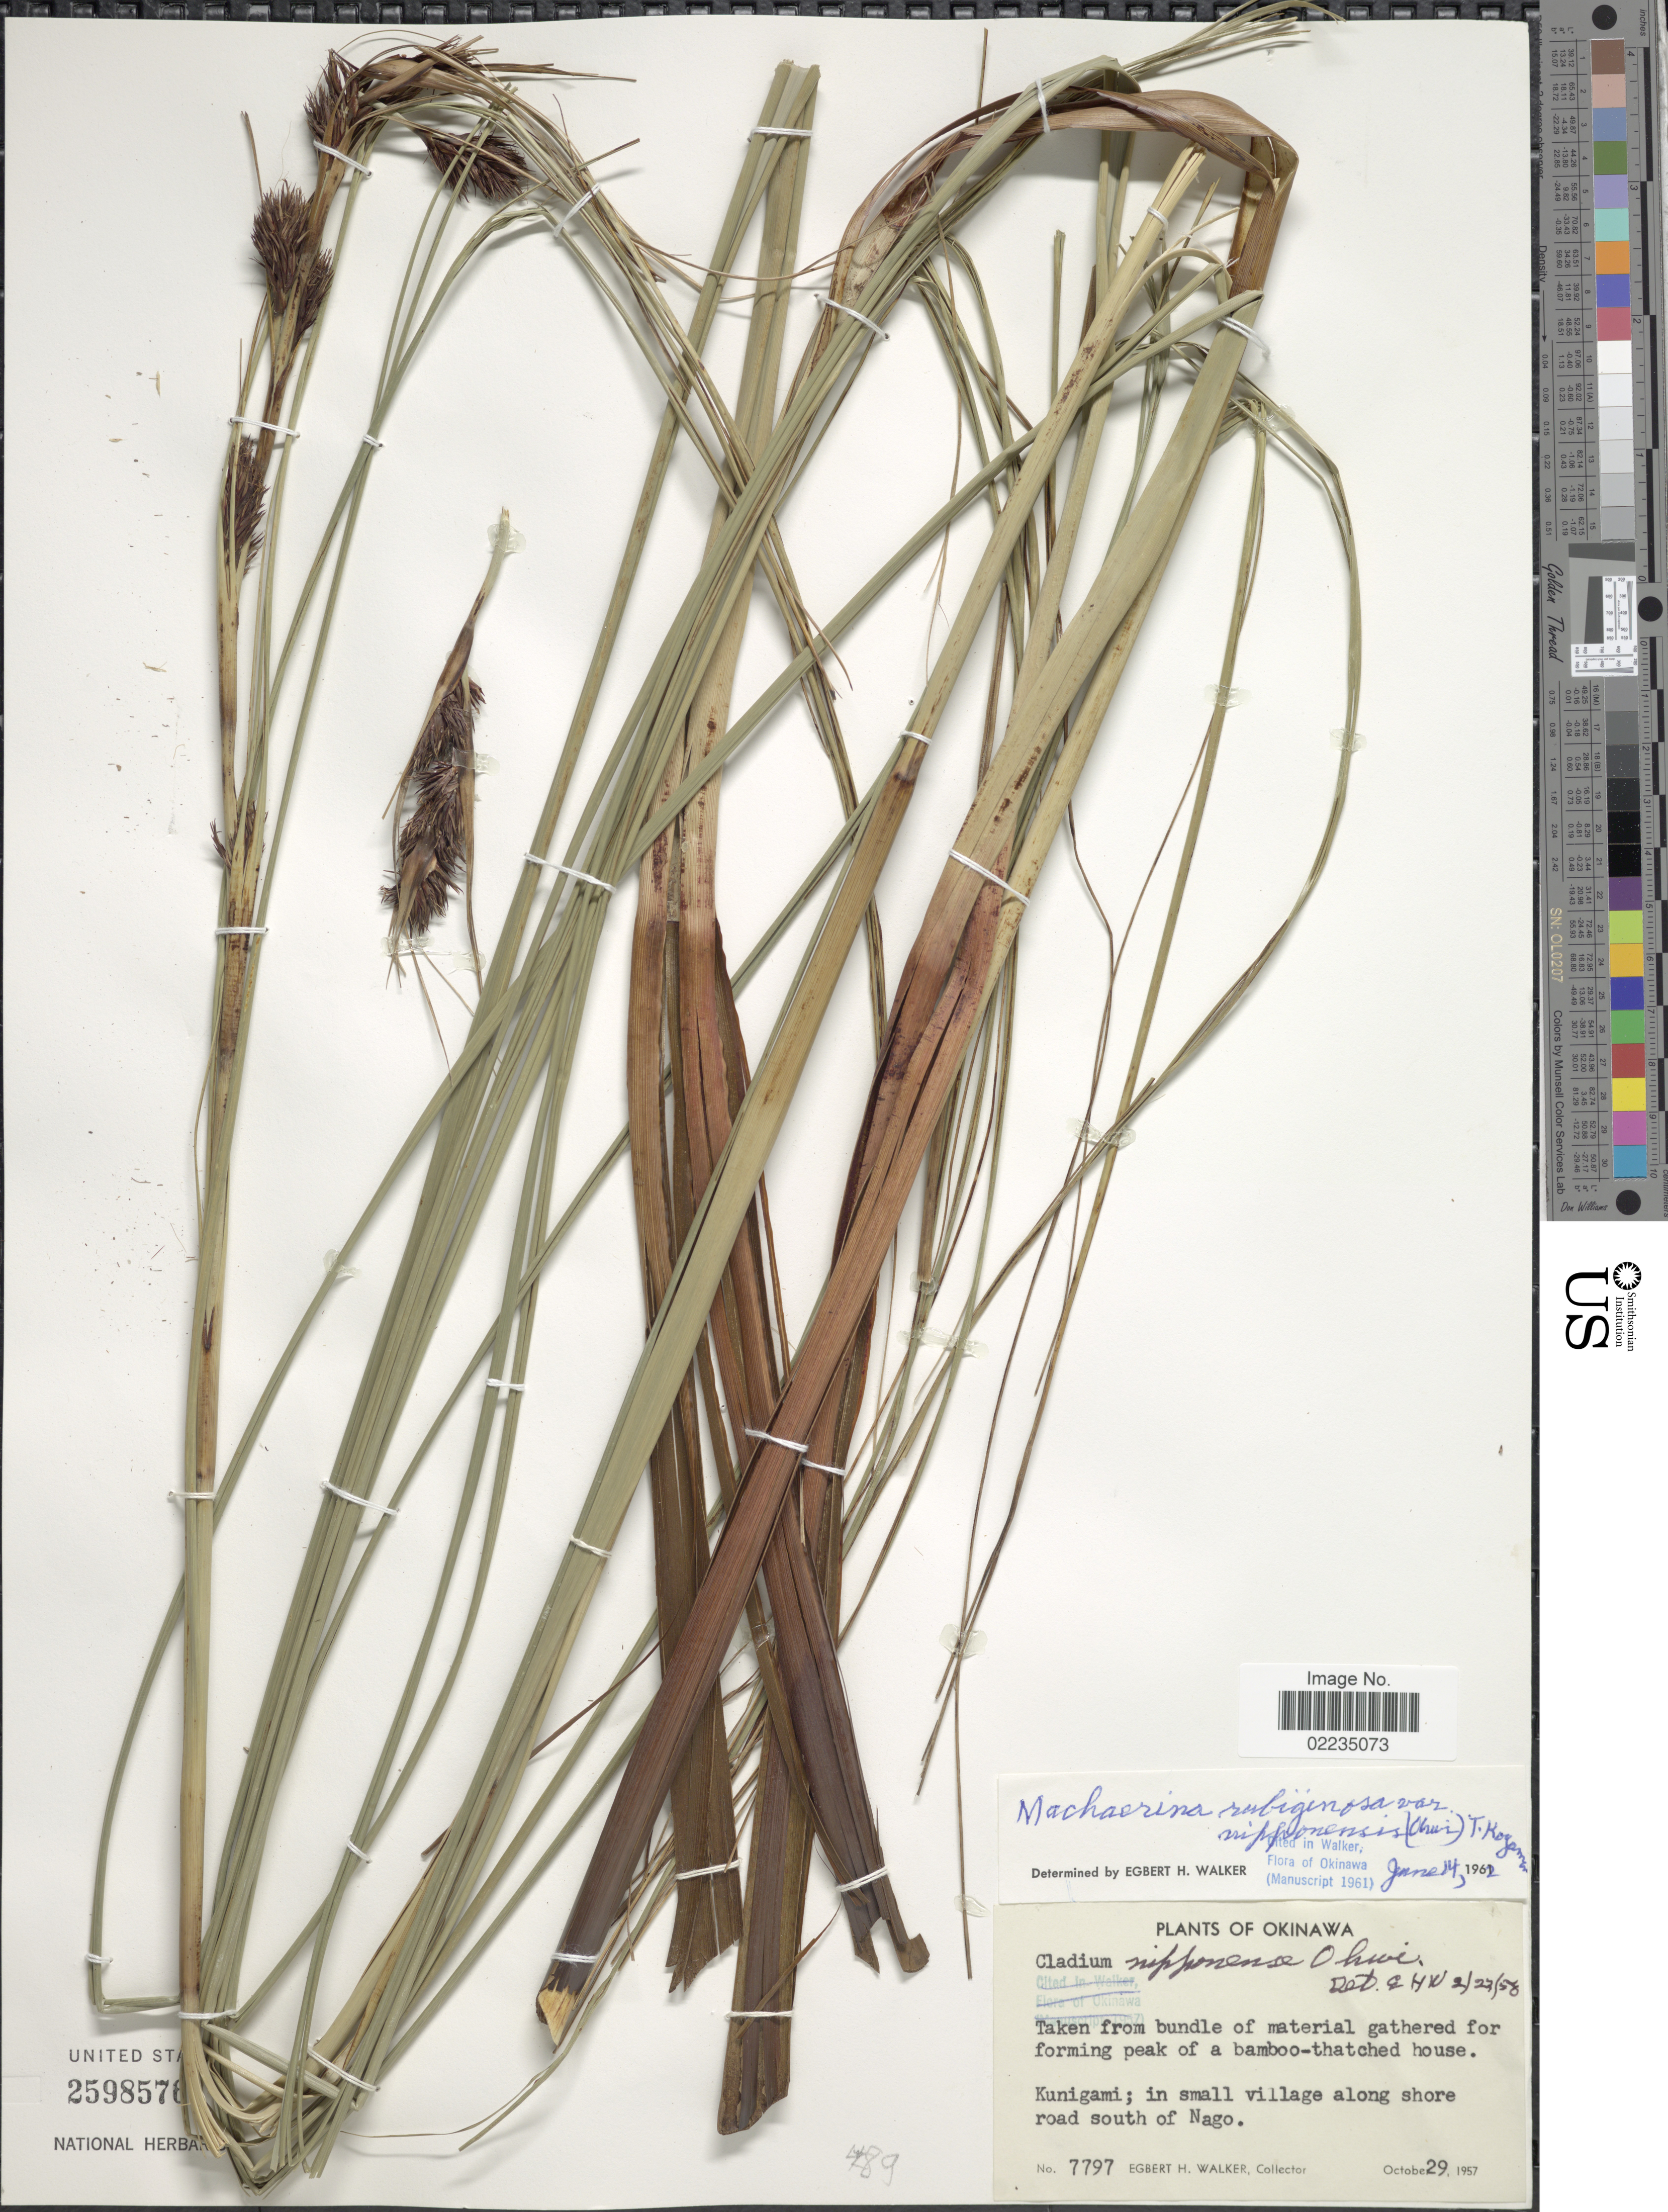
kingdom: Plantae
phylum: Tracheophyta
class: Liliopsida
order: Poales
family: Cyperaceae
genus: Machaerina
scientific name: Machaerina rubiginosa var. nipponensis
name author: (Ohwi) T. Koyama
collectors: E. H. Walker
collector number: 7797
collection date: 1957-10-29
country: Japan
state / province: Okinawa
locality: Okinawa, Kunigami: in small village along shore road south of Nago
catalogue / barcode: US 2598576